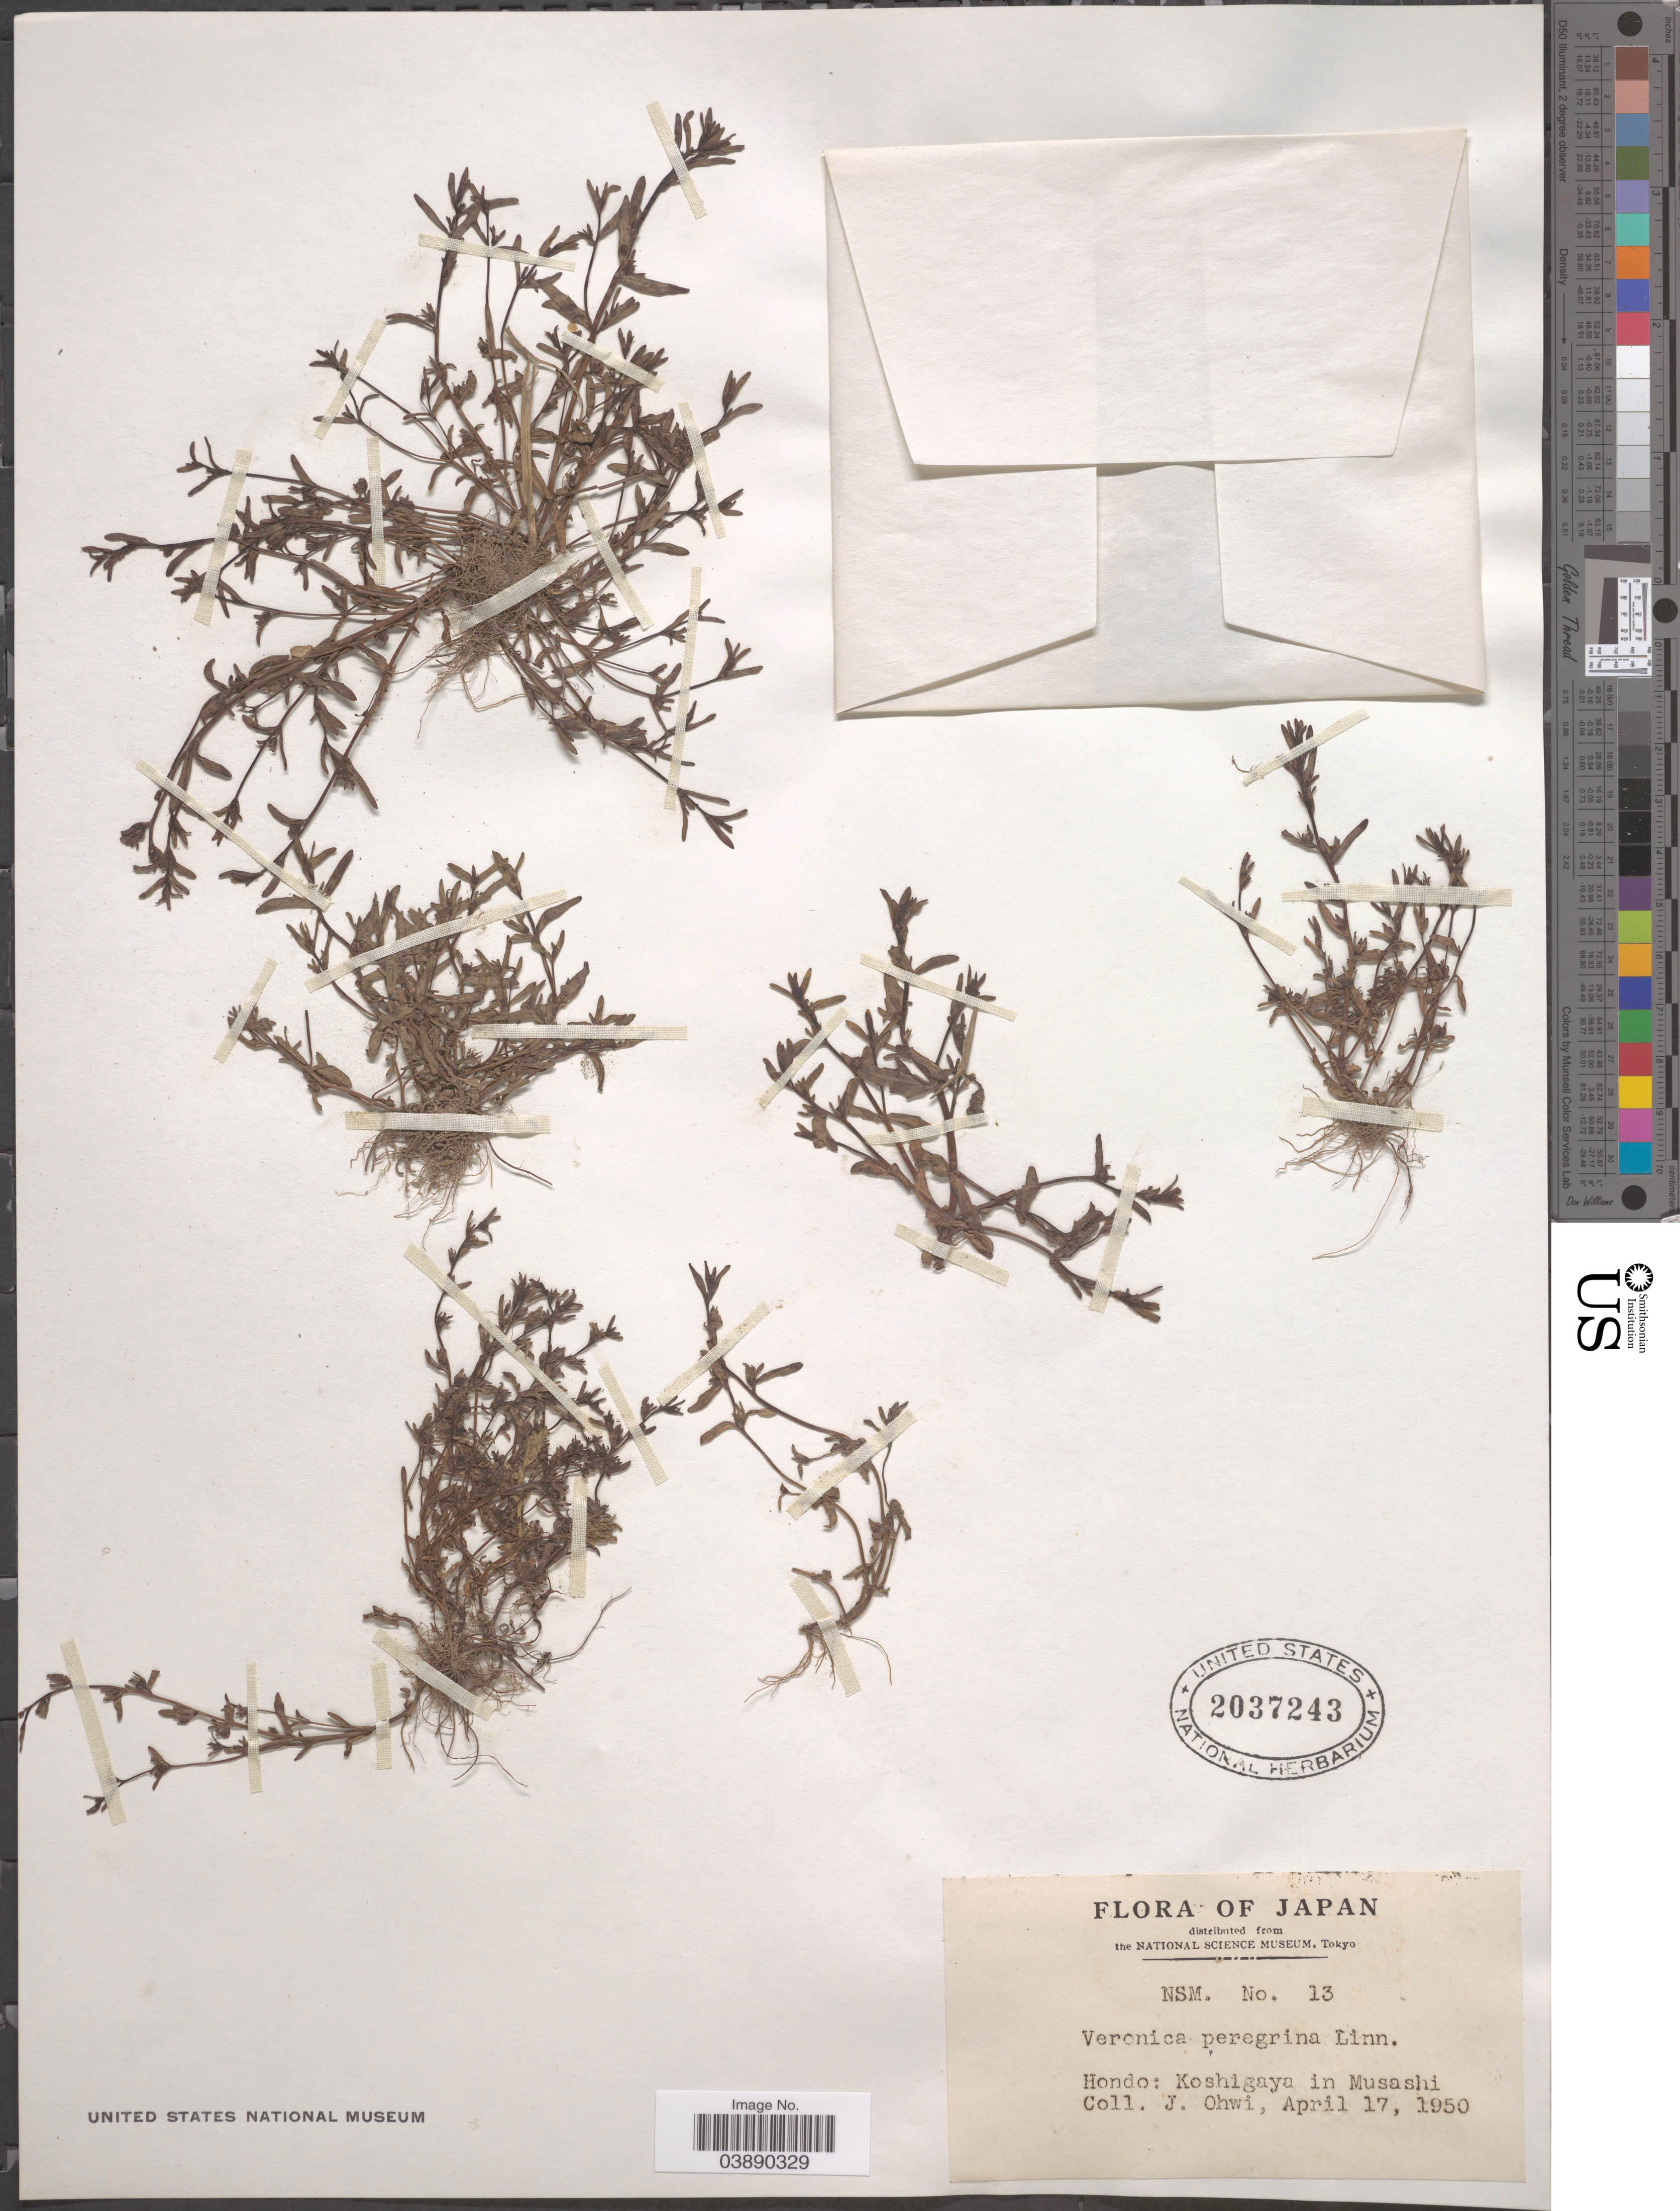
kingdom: Plantae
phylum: Tracheophyta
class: Magnoliopsida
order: Lamiales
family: Plantaginaceae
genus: Veronica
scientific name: Veronica peregrina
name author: L.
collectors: J. Ohwi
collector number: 13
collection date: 1950-04-17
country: Japan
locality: Hondo: Koshigaya in Musashi.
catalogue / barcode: US 2037243